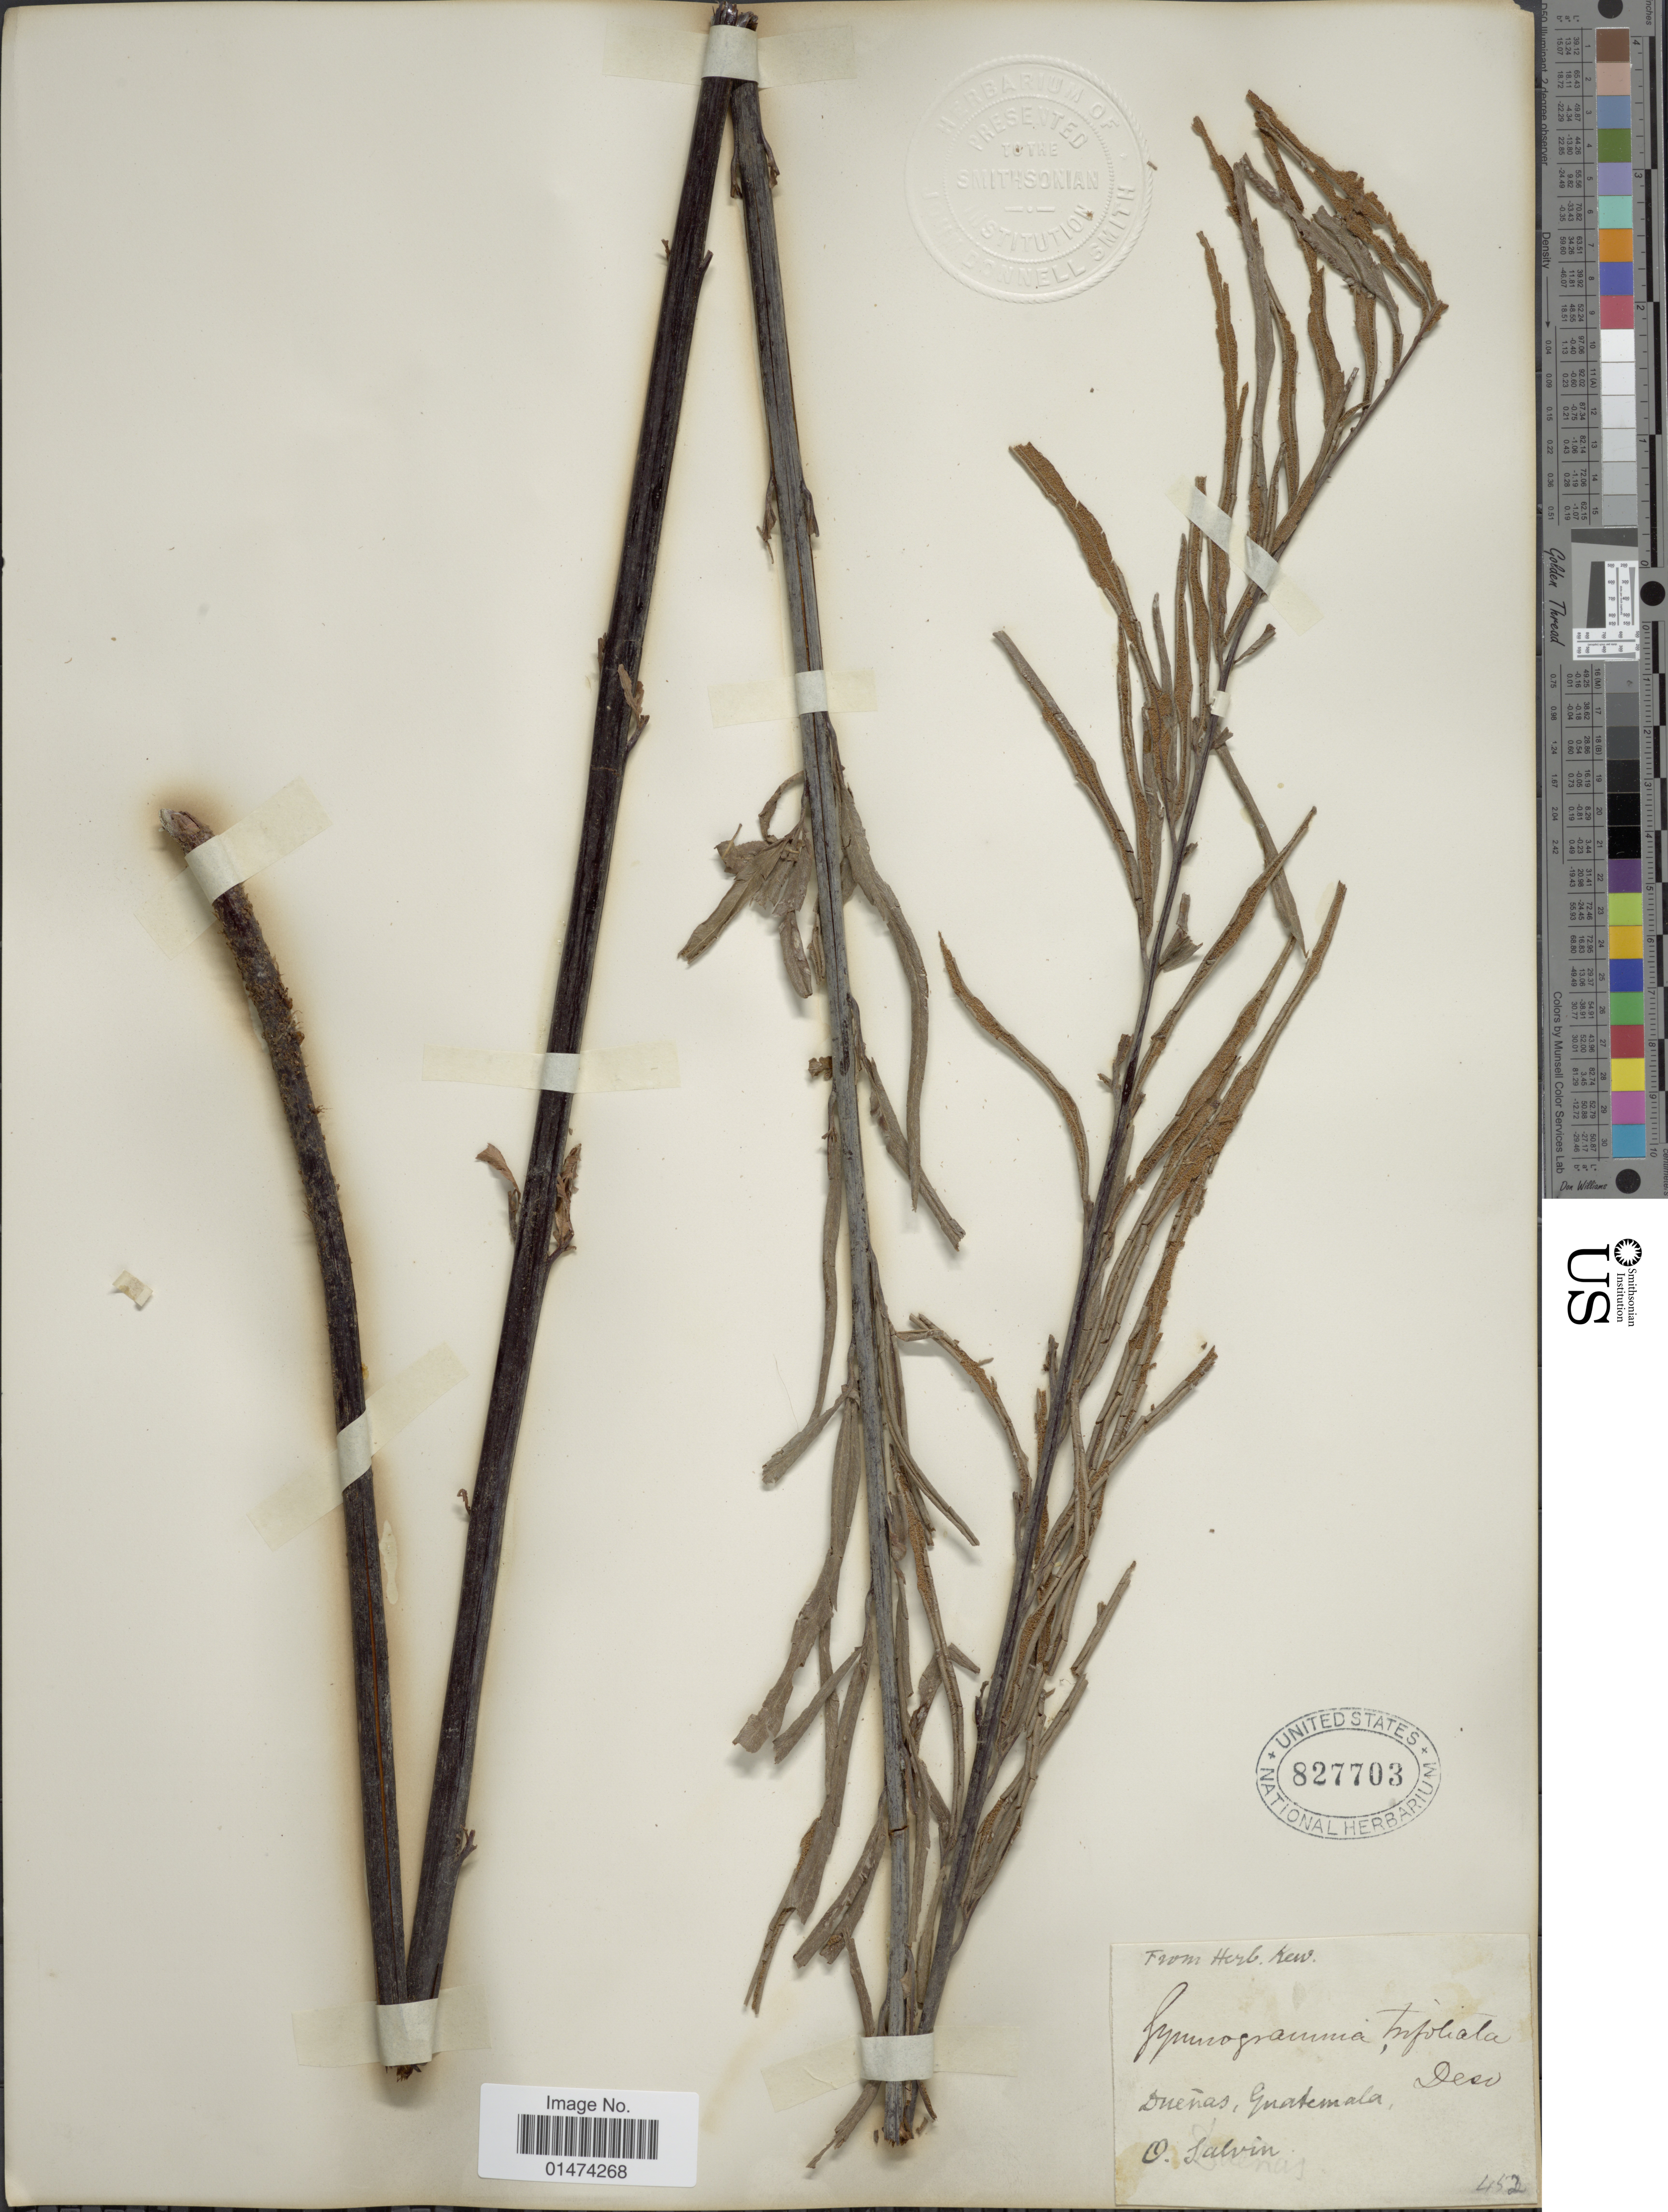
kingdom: Plantae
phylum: Tracheophyta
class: Polypodiopsida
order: Polypodiales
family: Pteridaceae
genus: Pityrogramma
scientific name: Pityrogramma trifoliata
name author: (L.) R.M. Tryon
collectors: O. Salvin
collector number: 452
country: Guatemala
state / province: Guatemala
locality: Duenas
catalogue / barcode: US 827703